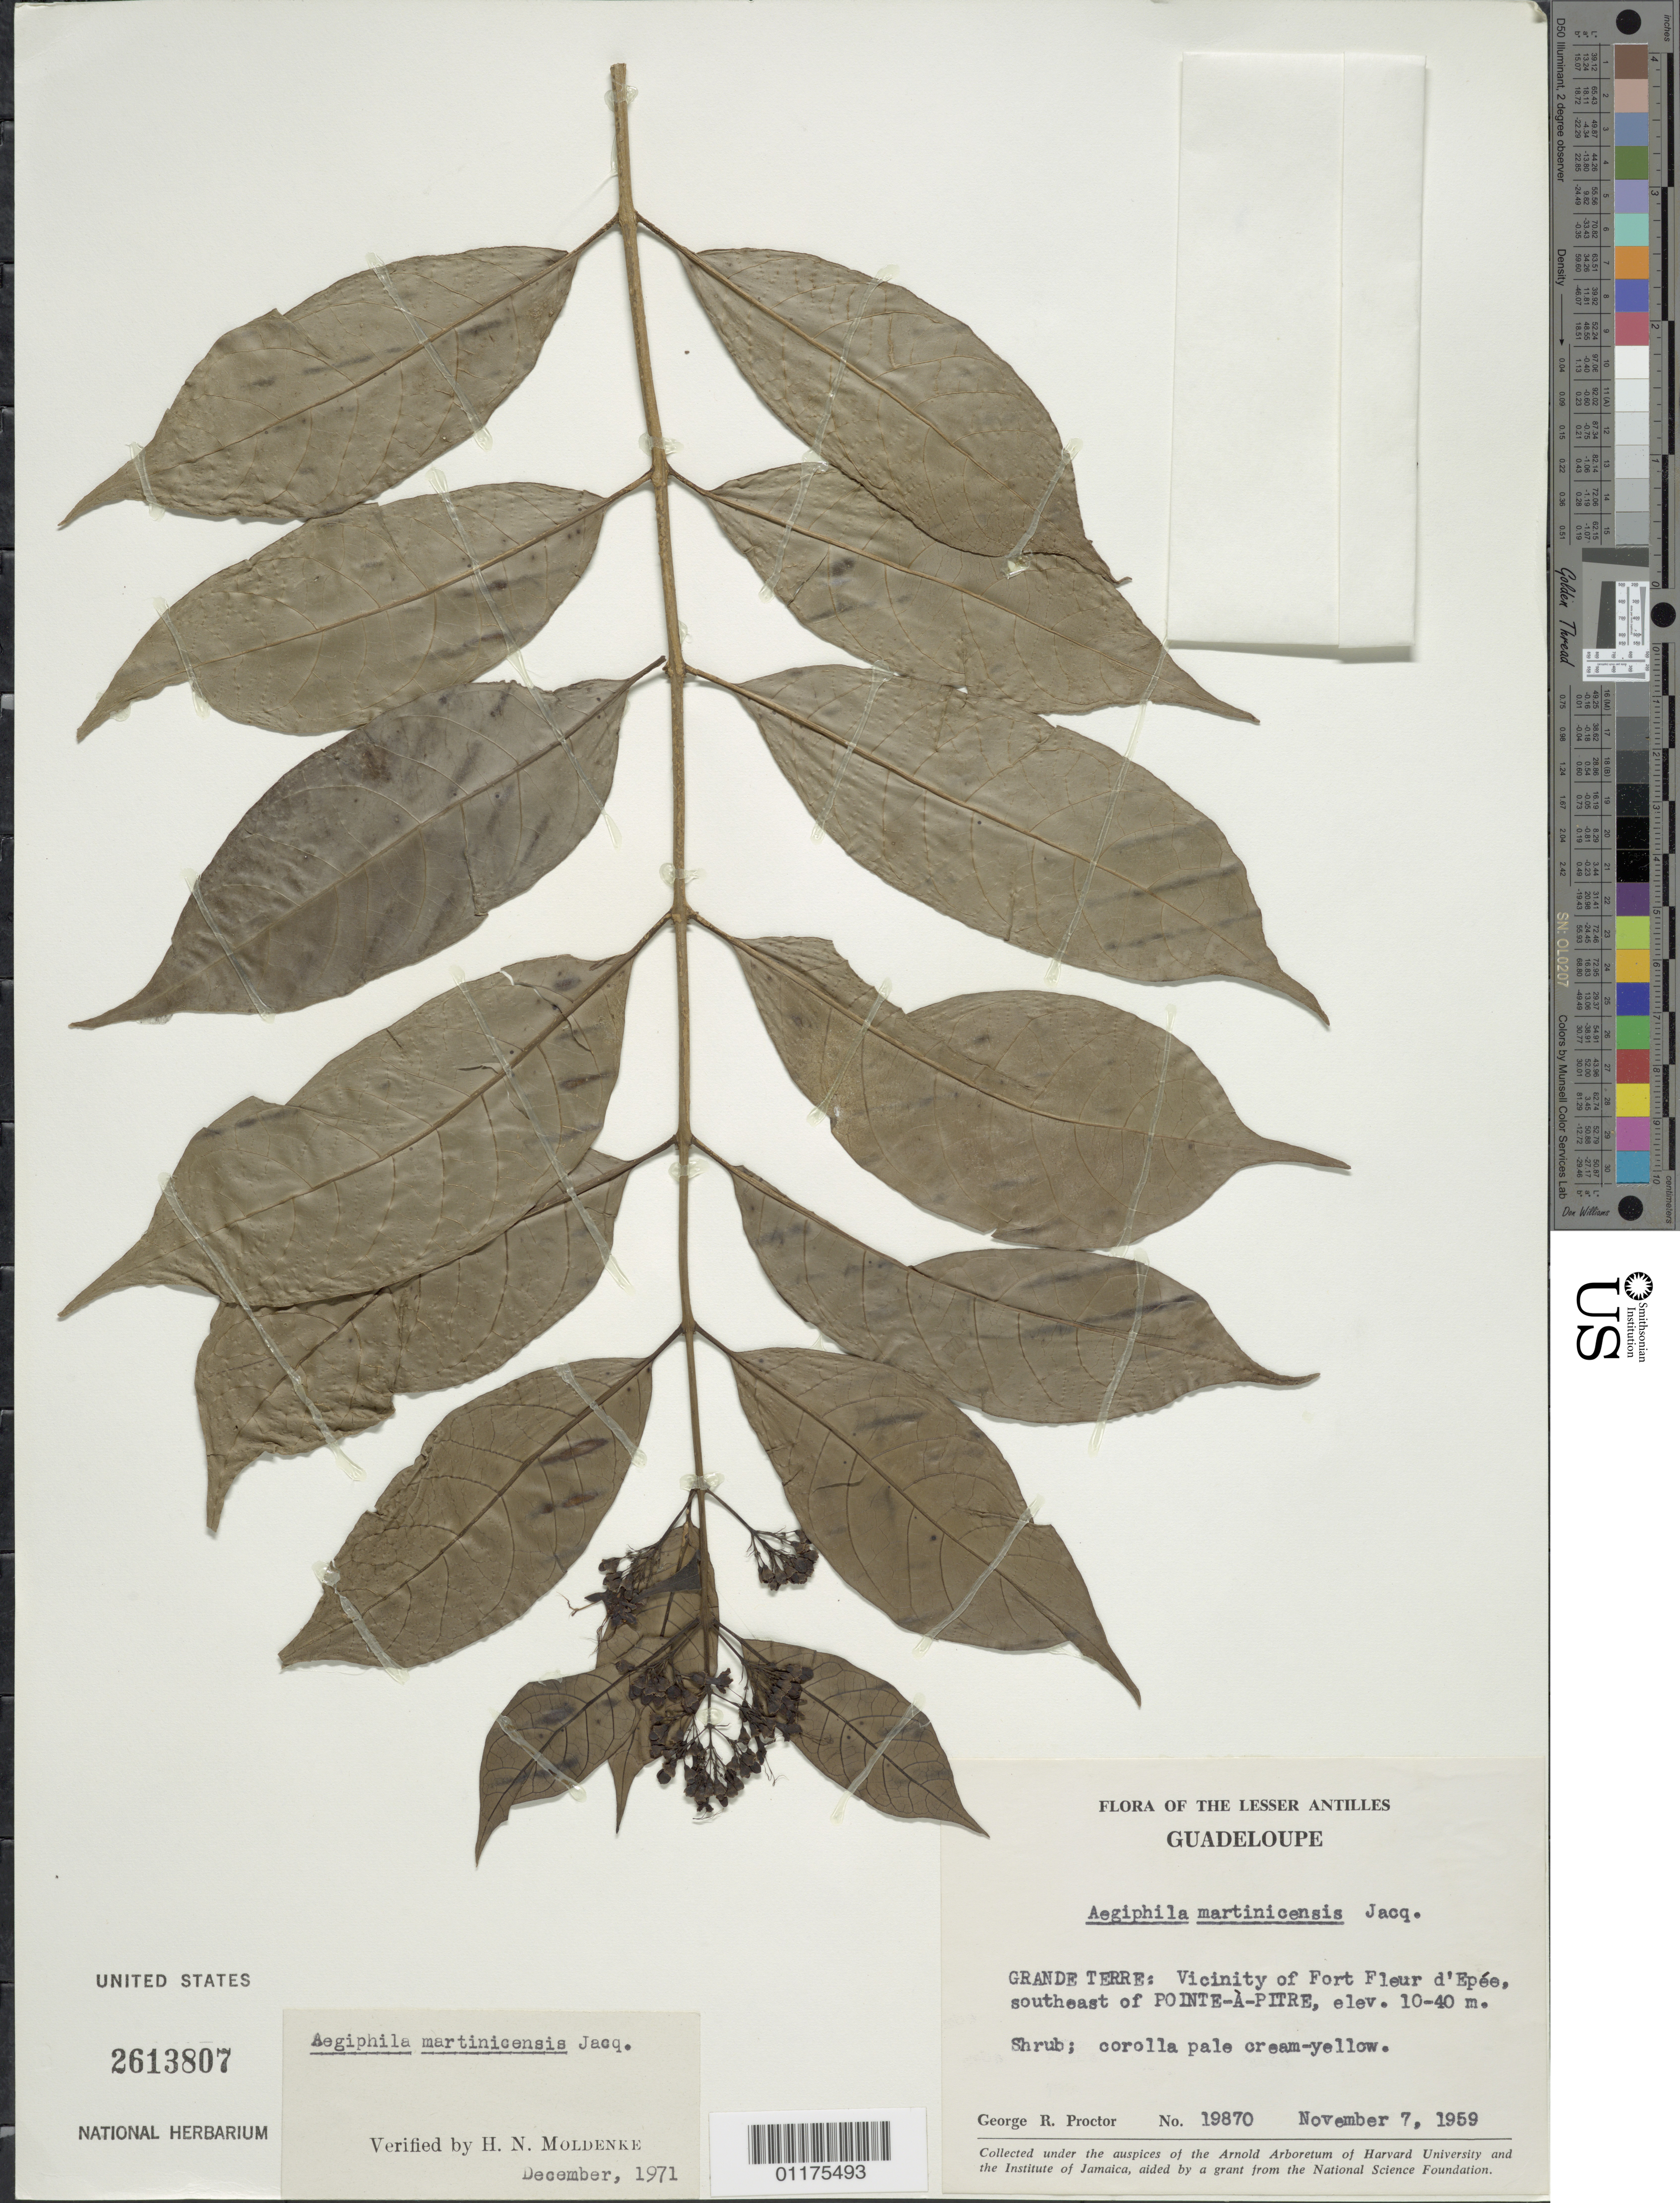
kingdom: Plantae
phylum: Tracheophyta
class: Magnoliopsida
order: Lamiales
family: Lamiaceae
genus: Aegiphila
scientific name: Aegiphila martinicensis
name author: Jacq.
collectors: G. Proctor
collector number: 19870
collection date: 1959-11-07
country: Guadeloupe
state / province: Pointe-à-pitre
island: Grande-Terre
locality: Vicinity of Fort Fleur d'Epee, SE of Pointe-A-Pitre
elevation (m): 10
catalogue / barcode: US 2613807